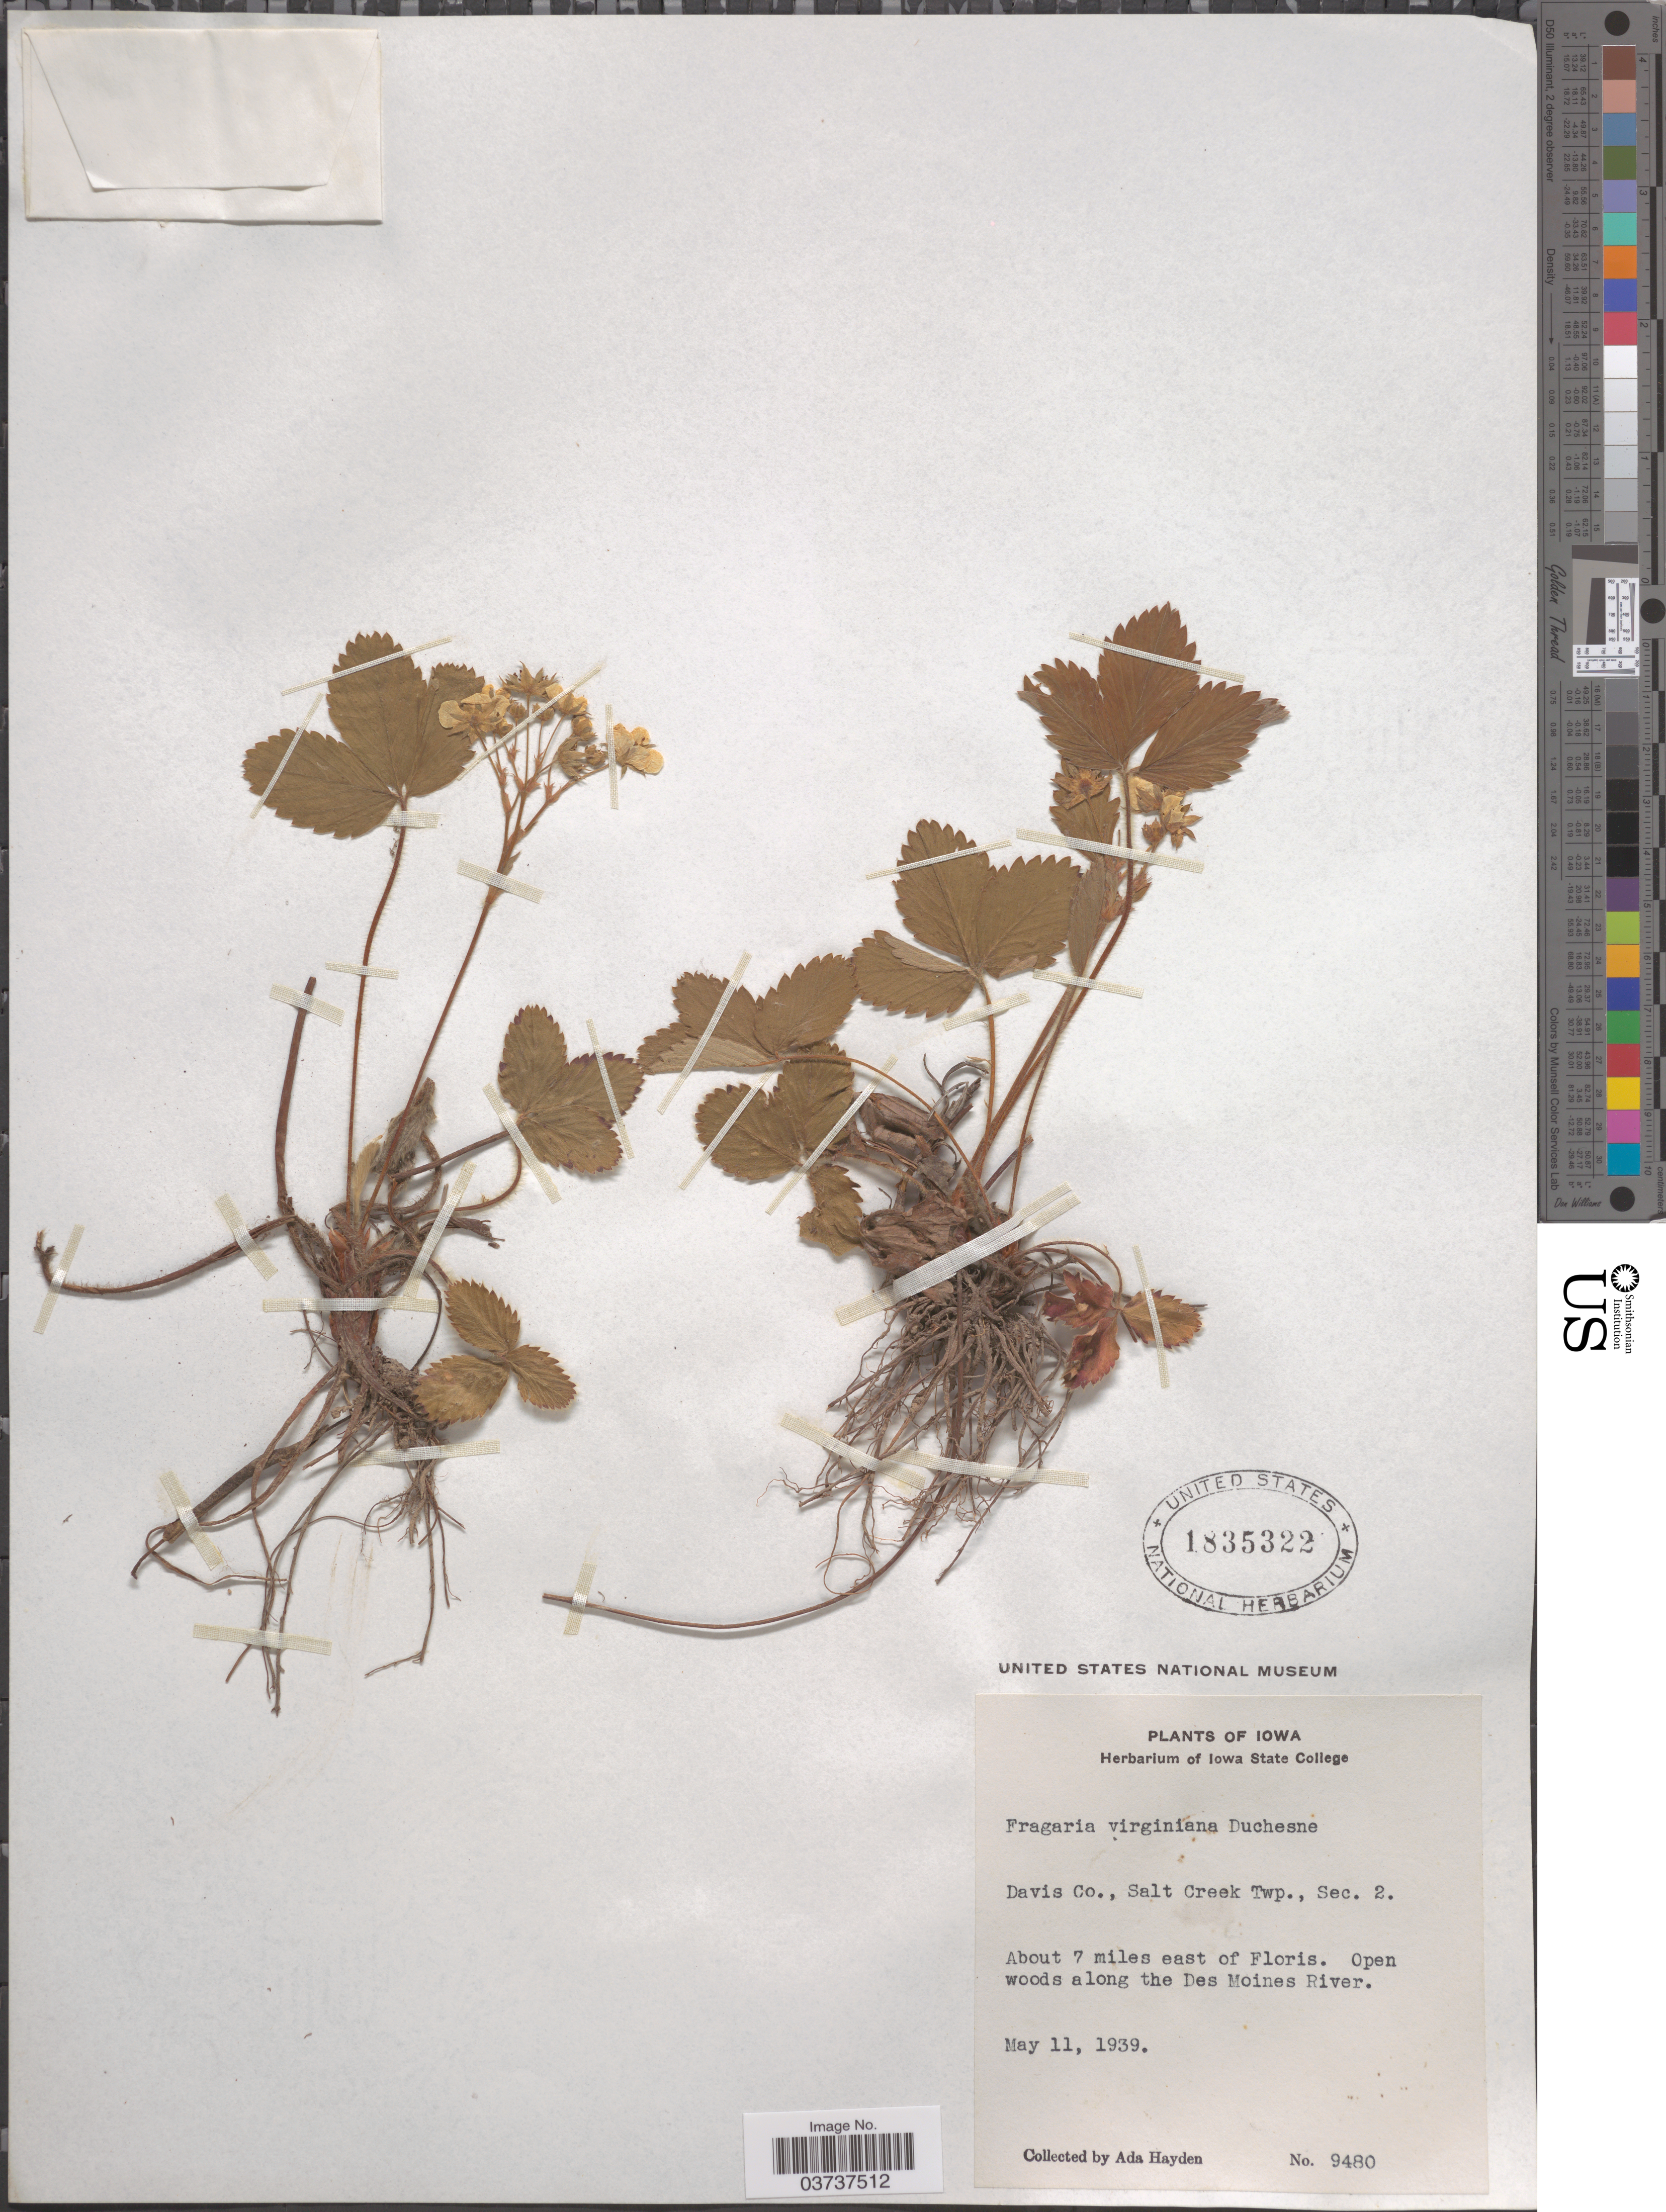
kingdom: Plantae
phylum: Tracheophyta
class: Magnoliopsida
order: Rosales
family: Rosaceae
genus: Fragaria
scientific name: Fragaria virginiana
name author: Mill.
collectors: Ada Hayden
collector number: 9480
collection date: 1939-05-11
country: United States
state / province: Iowa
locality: Davis Co., Salt Creek Twp., Sec. 2. About 7 miles east of Floris. Open woods along the Des Moines River.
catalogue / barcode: US 1835322